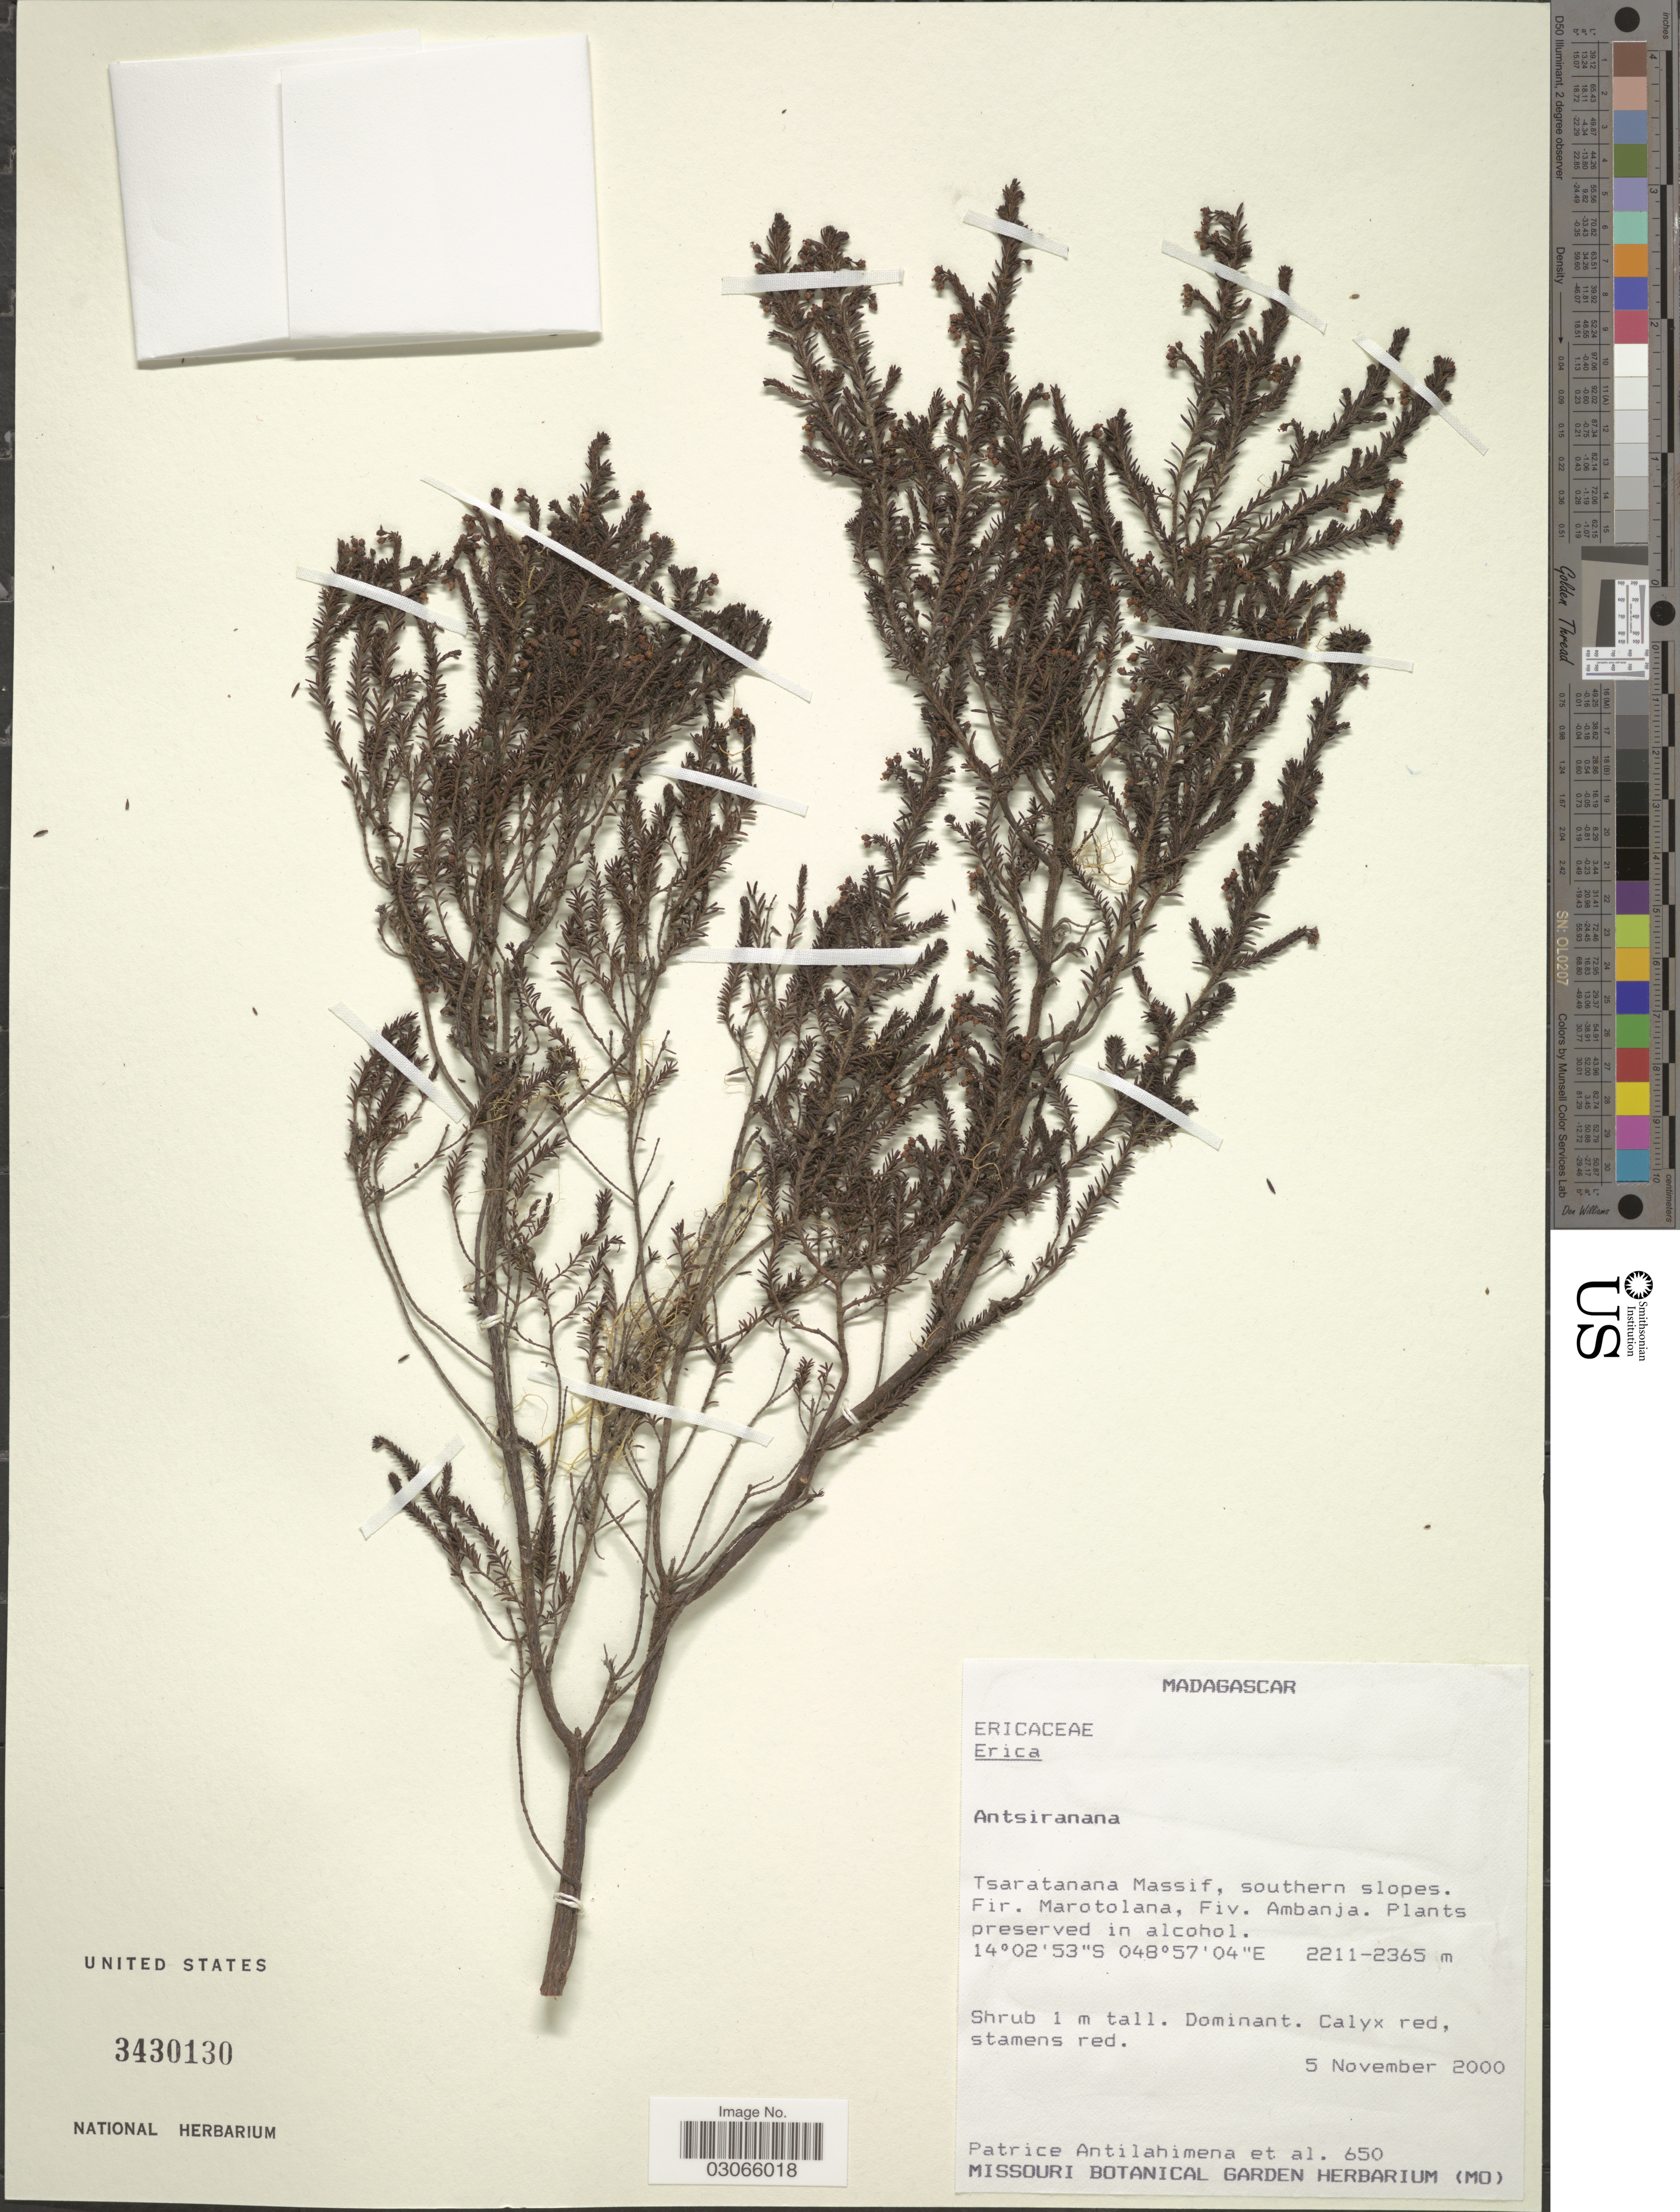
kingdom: Plantae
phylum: Tracheophyta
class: Magnoliopsida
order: Ericales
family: Ericaceae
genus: Erica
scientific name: Erica sp.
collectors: P. Antilahimena & et al.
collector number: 650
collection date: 2000-11-05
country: Madagascar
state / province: Diana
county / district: Ambanja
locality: Tsaratanana Massif, southern slopes. Fir. Marotolana, Fiv. Ambanja.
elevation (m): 2211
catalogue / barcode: US 3430130